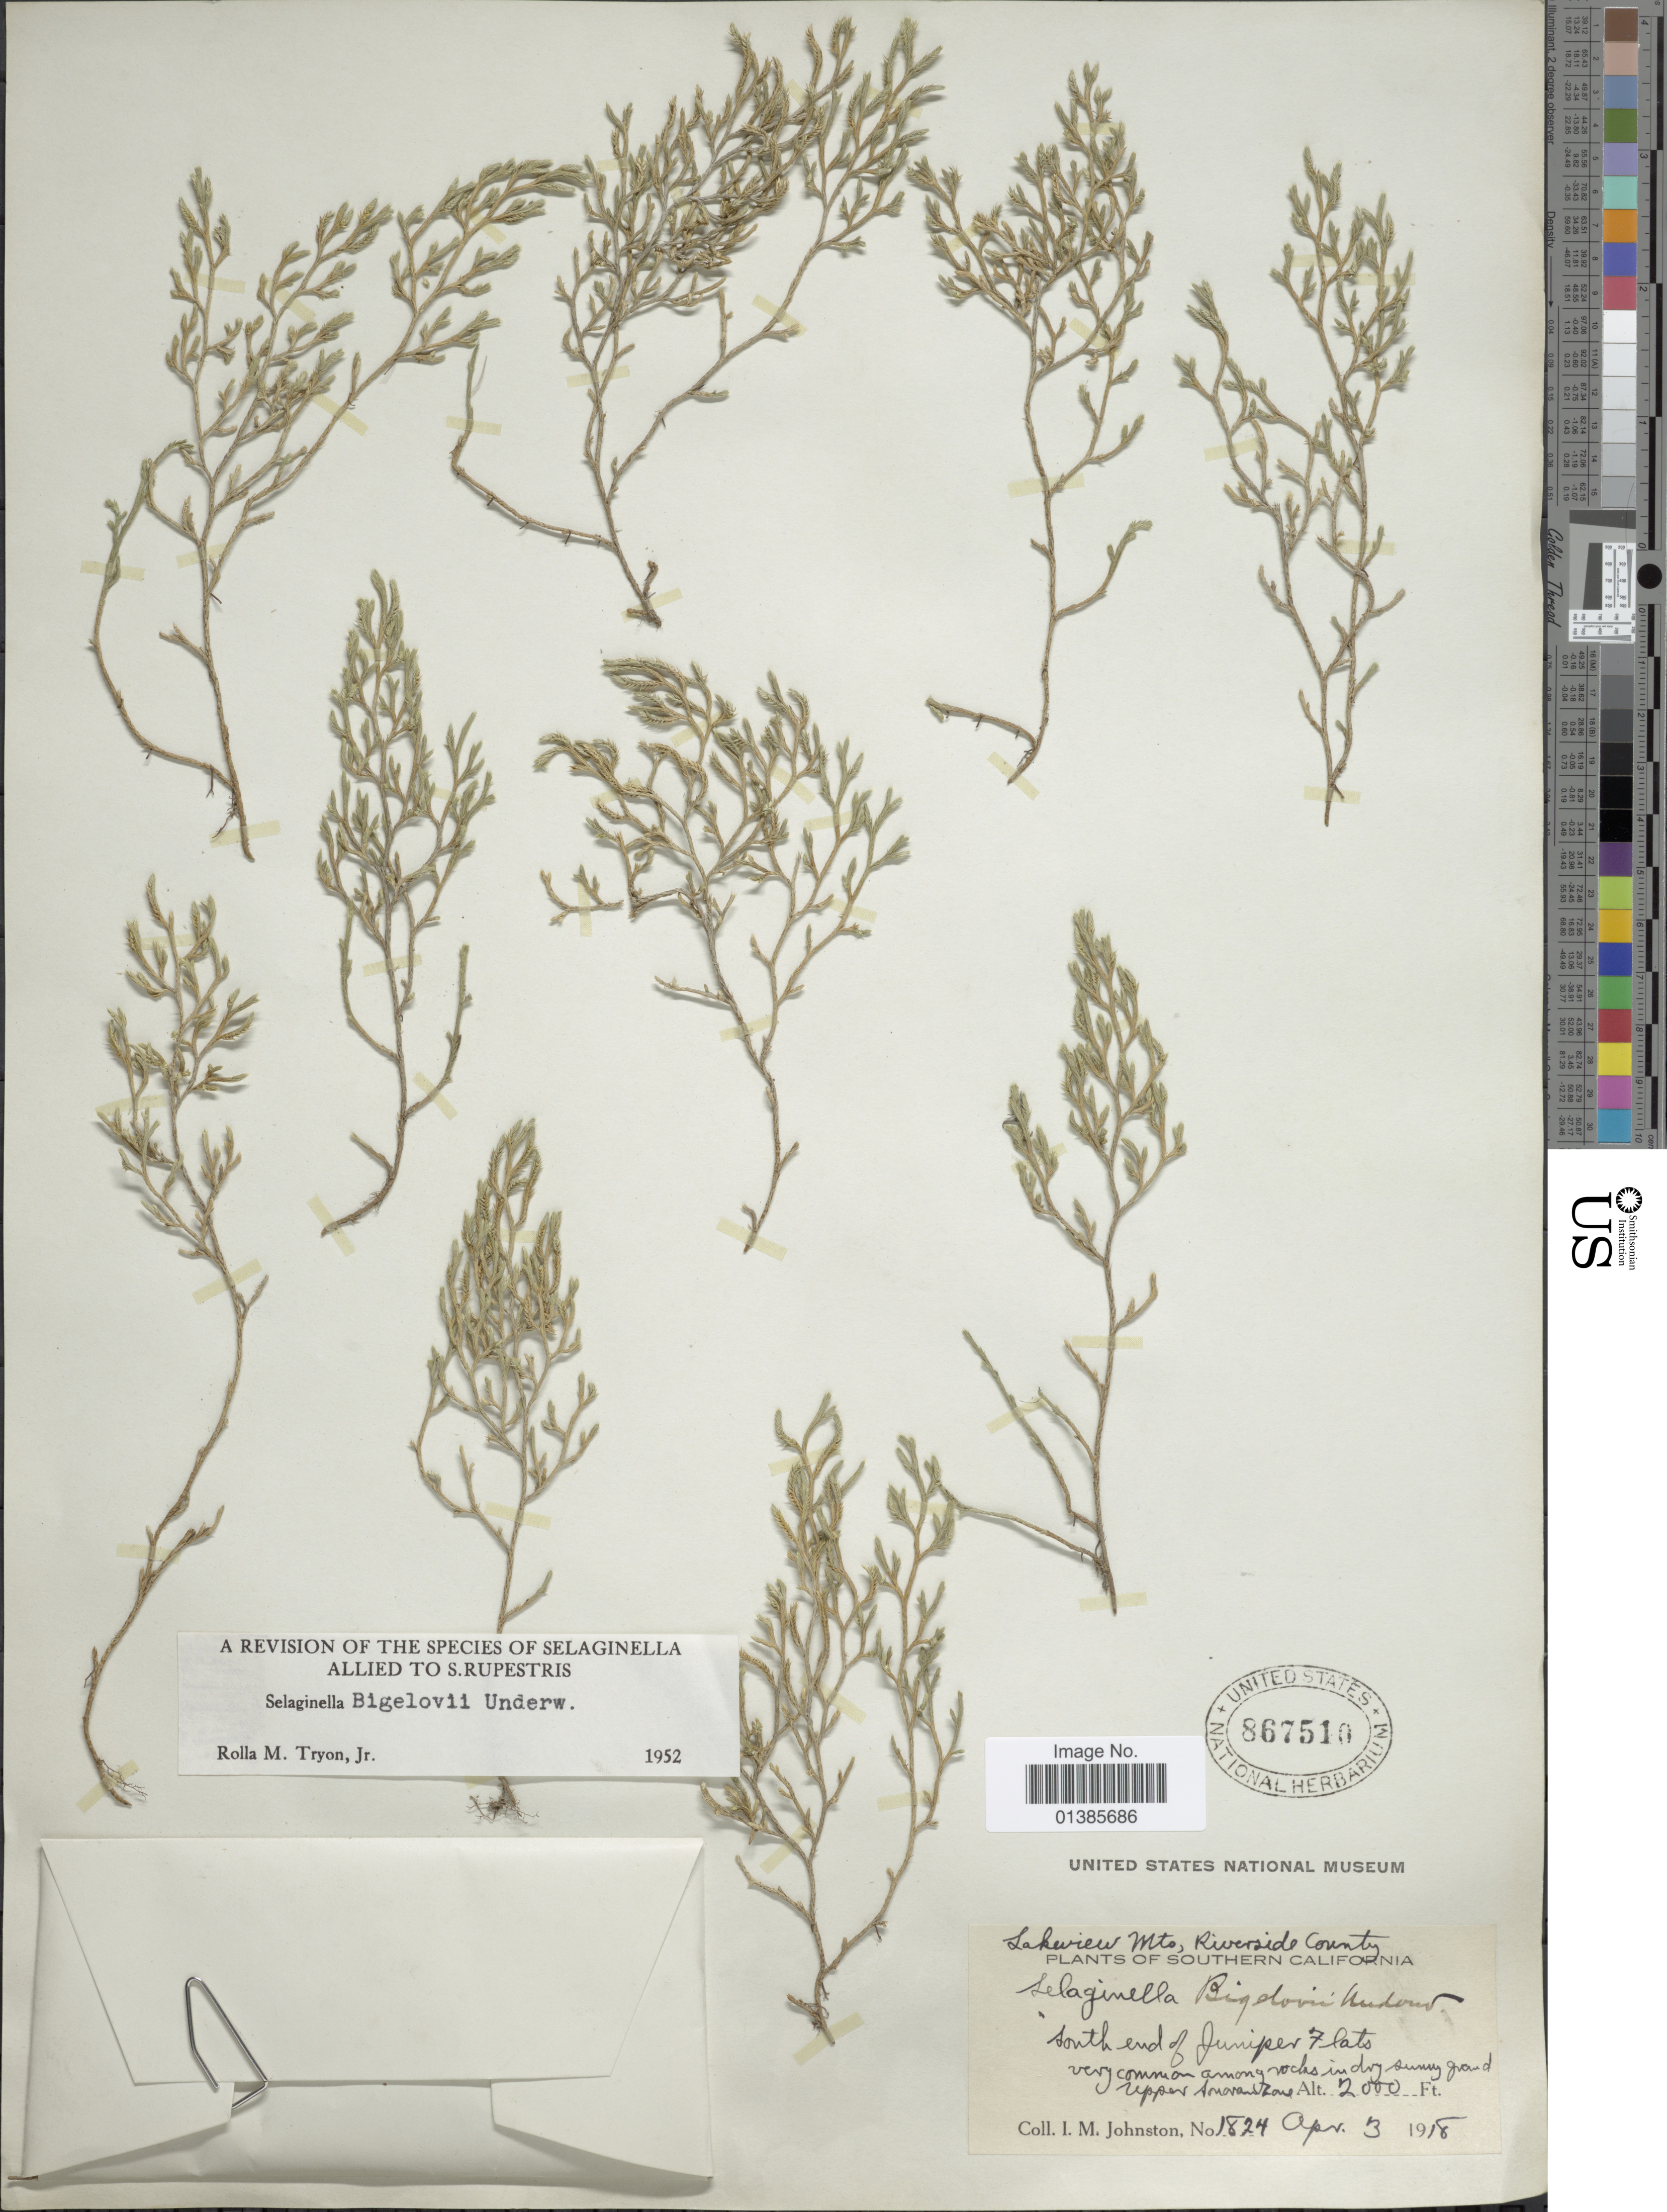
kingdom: Plantae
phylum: Tracheophyta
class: Lycopodiopsida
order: Selaginellales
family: Selaginellaceae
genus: Selaginella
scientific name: Selaginella bigelovii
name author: Underw.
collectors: I.M. Johnston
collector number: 1824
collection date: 1918-04-03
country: United States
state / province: California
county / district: Riverside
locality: Lakeview Mts, Riverside County. Southern California. South end of Juniper Flats.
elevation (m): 610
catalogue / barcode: US 867510